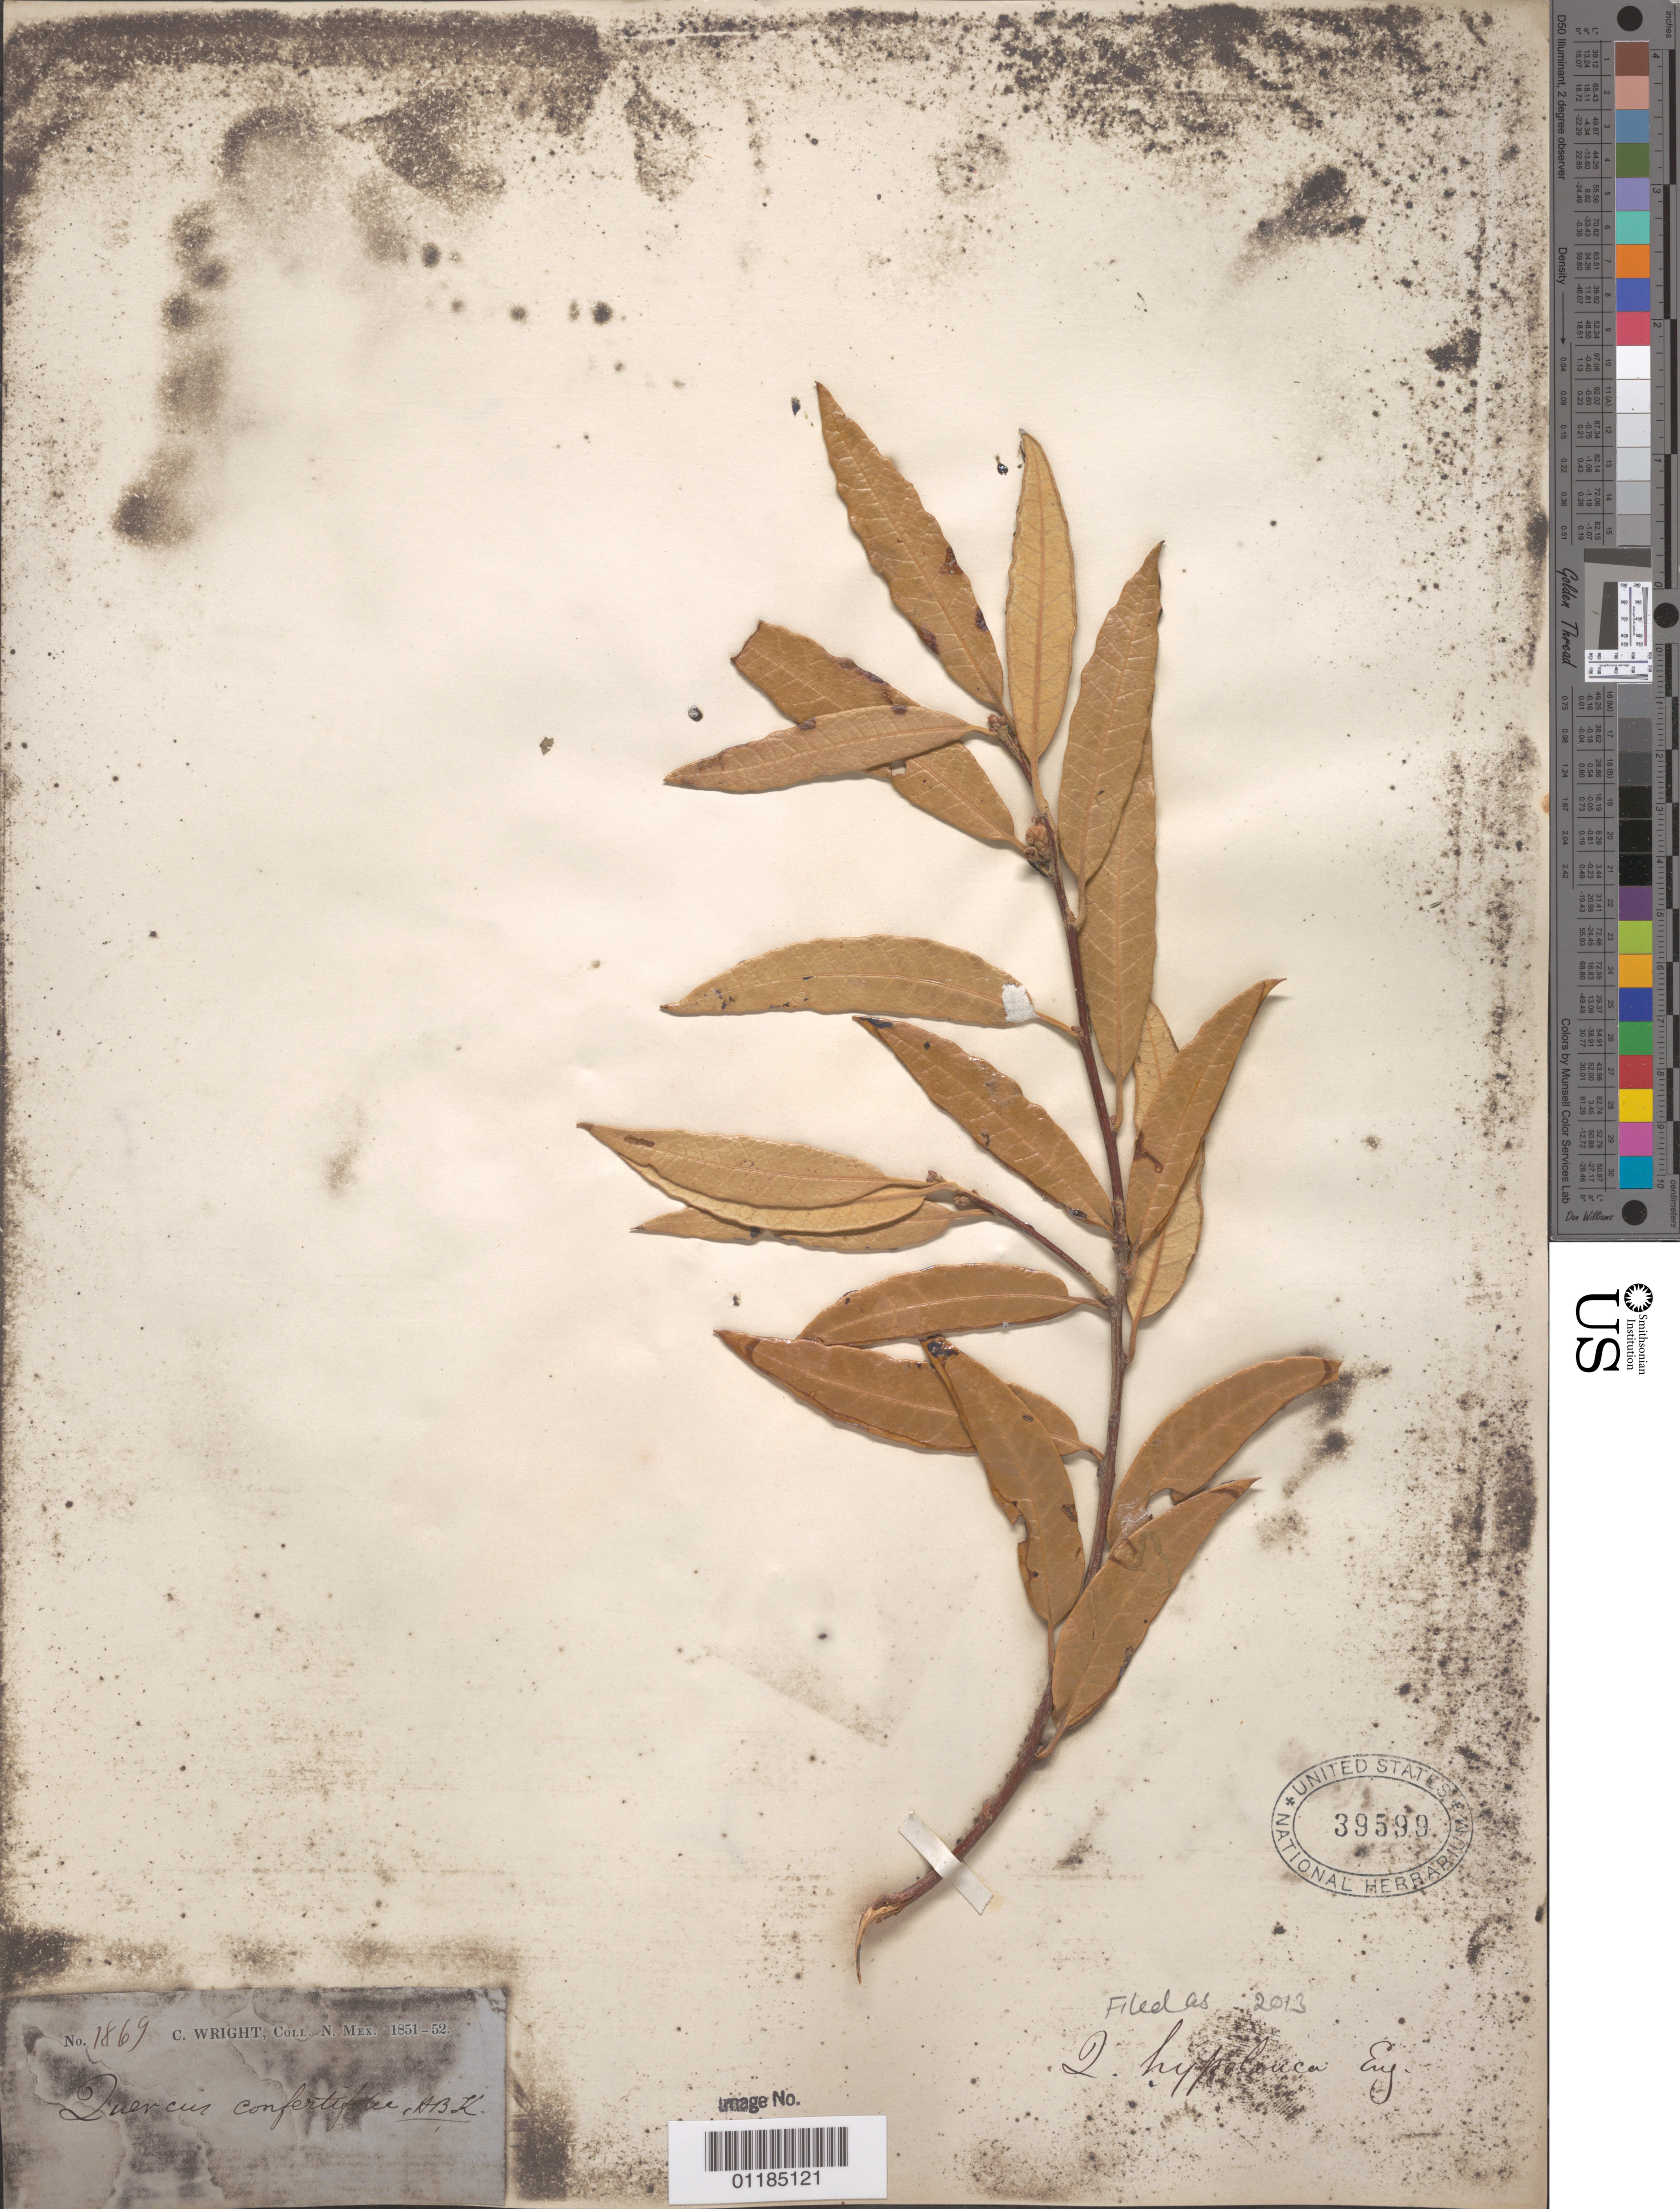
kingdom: Plantae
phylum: Tracheophyta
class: Magnoliopsida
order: Fagales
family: Fagaceae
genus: Quercus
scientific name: Quercus hypoleucoides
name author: A. Camus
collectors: C. Wright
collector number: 1869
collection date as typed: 1851 to -- --- 1852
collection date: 1851/1852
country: United States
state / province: New Mexico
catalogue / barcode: US 39599